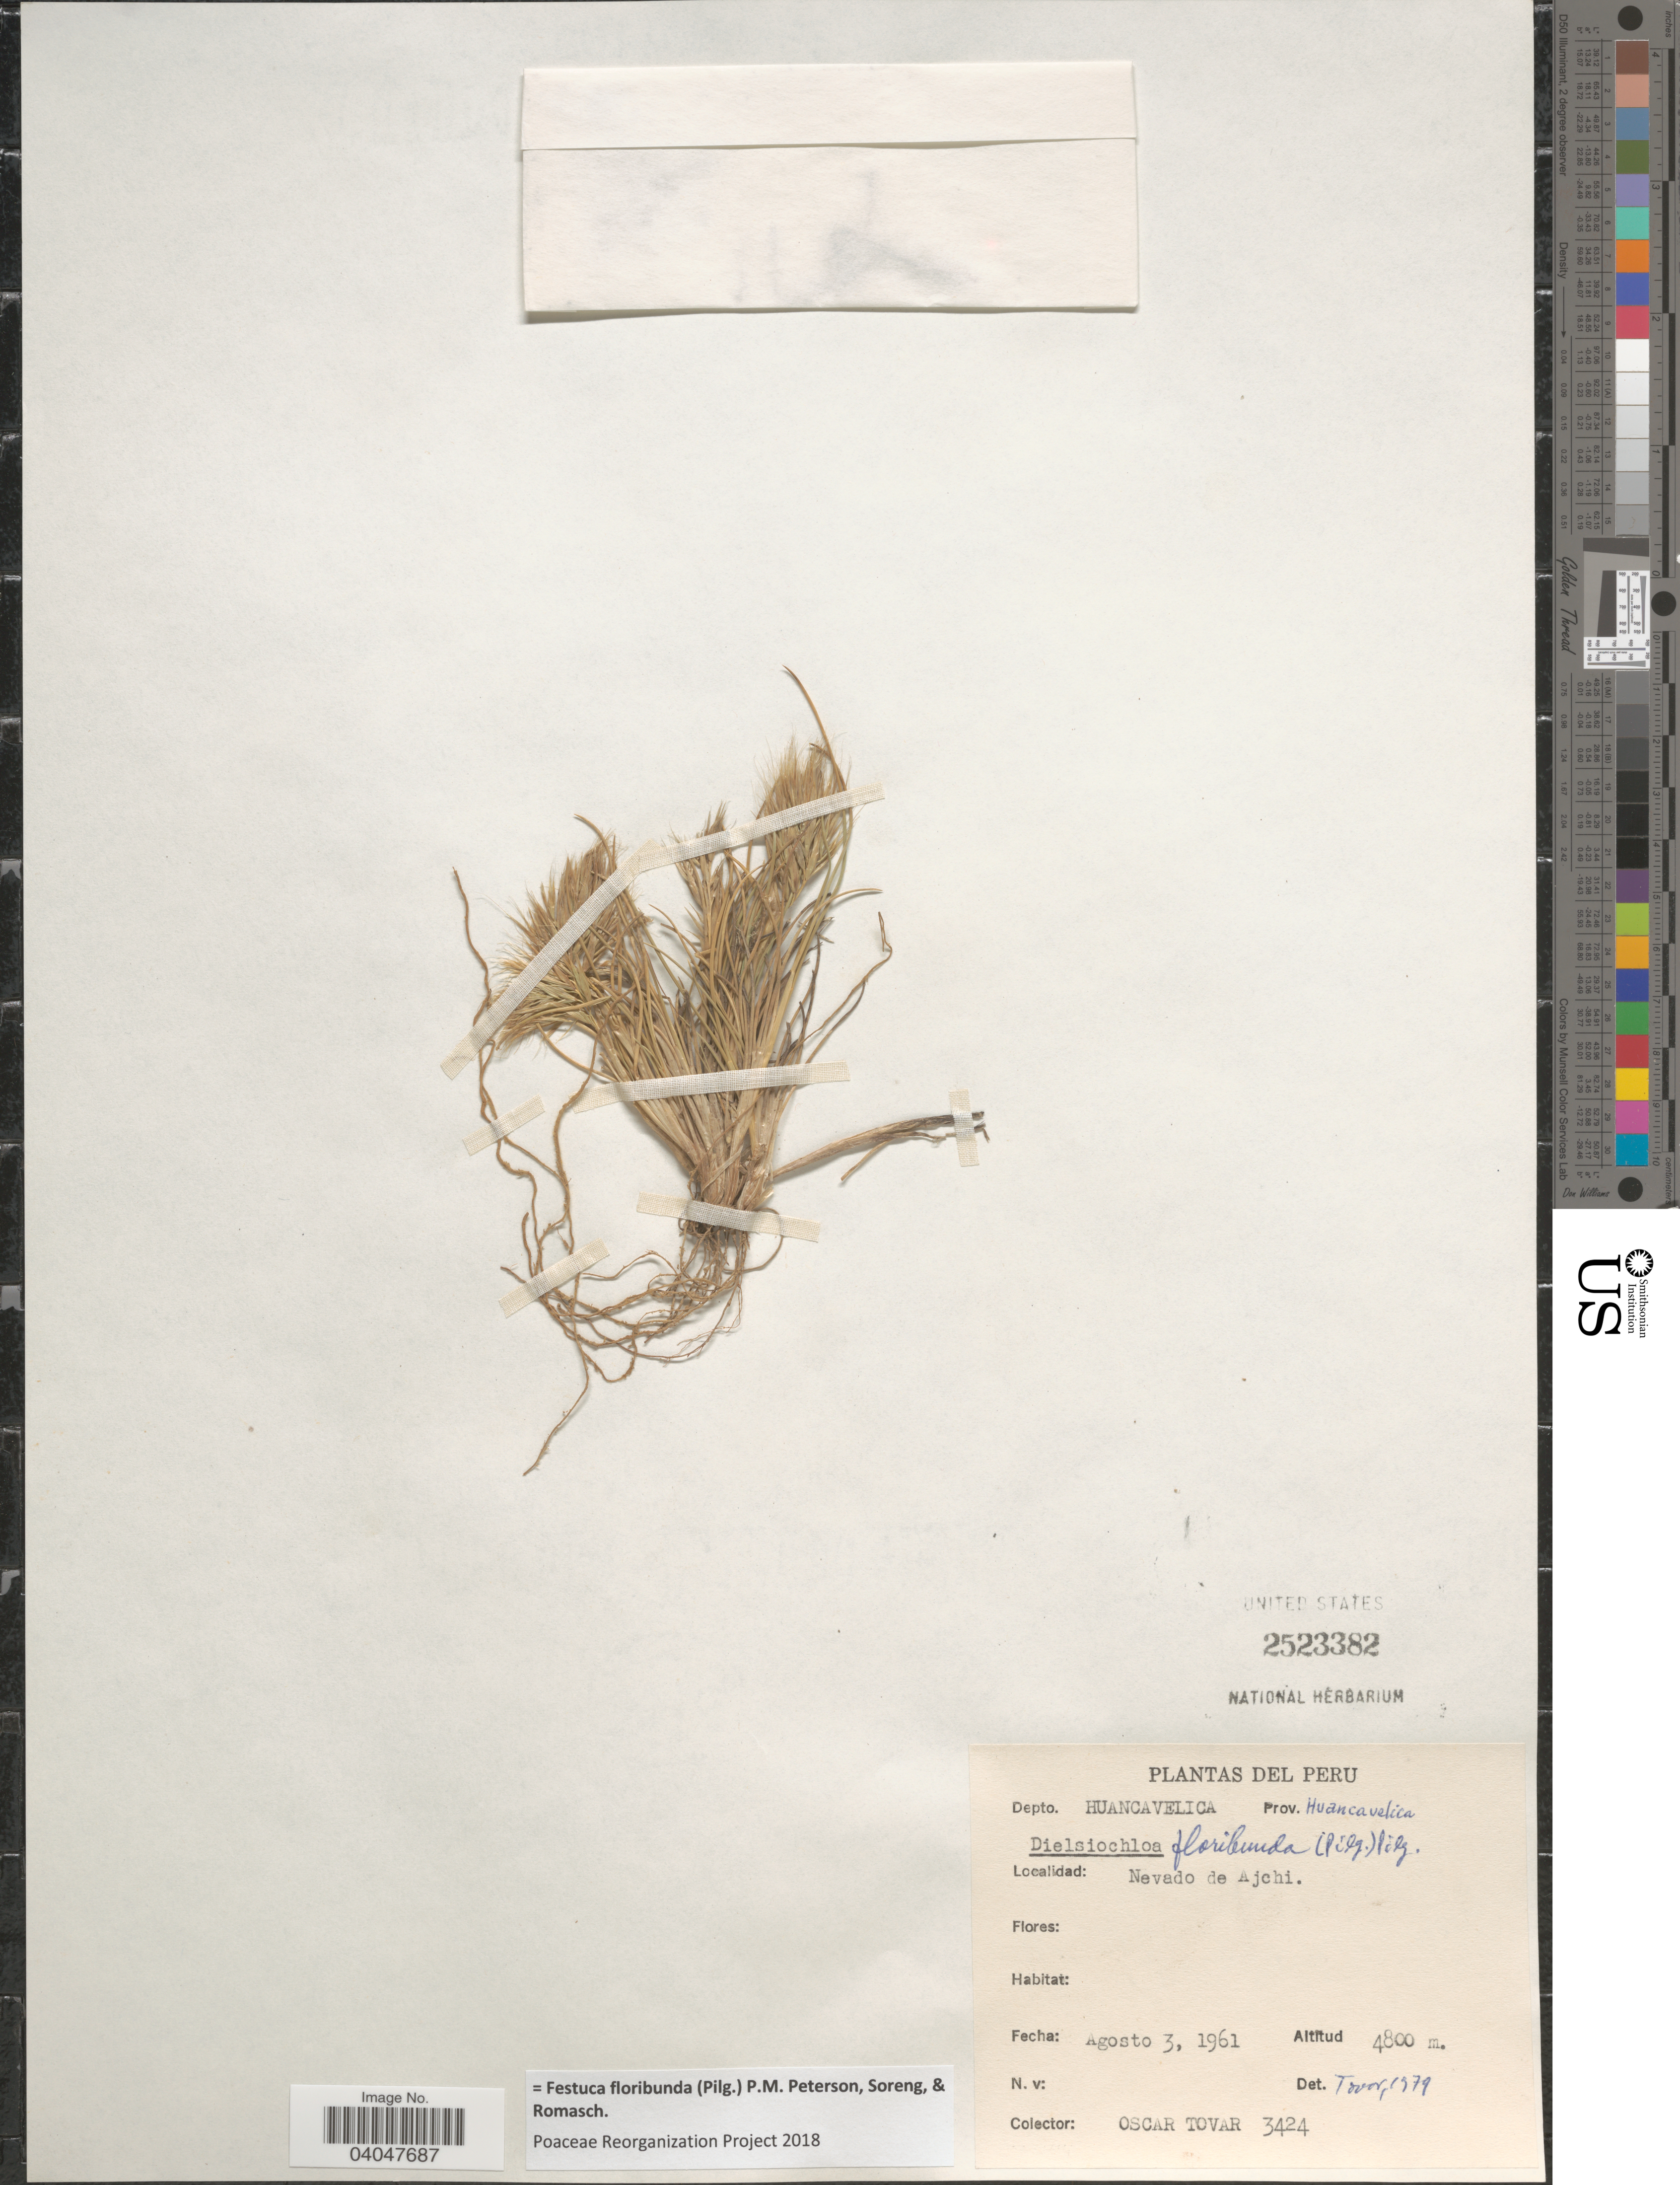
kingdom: Plantae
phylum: Tracheophyta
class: Liliopsida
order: Poales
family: Poaceae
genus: Festuca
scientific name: Festuca floribunda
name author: (Pilg.) P.M. Peterson et al.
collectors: Ó. Tovar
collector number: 3424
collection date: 1961-08-03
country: Peru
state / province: Huancavelica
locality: Depto. Huancavelica. Nevado de Ajchi.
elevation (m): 4800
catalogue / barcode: US 2523382